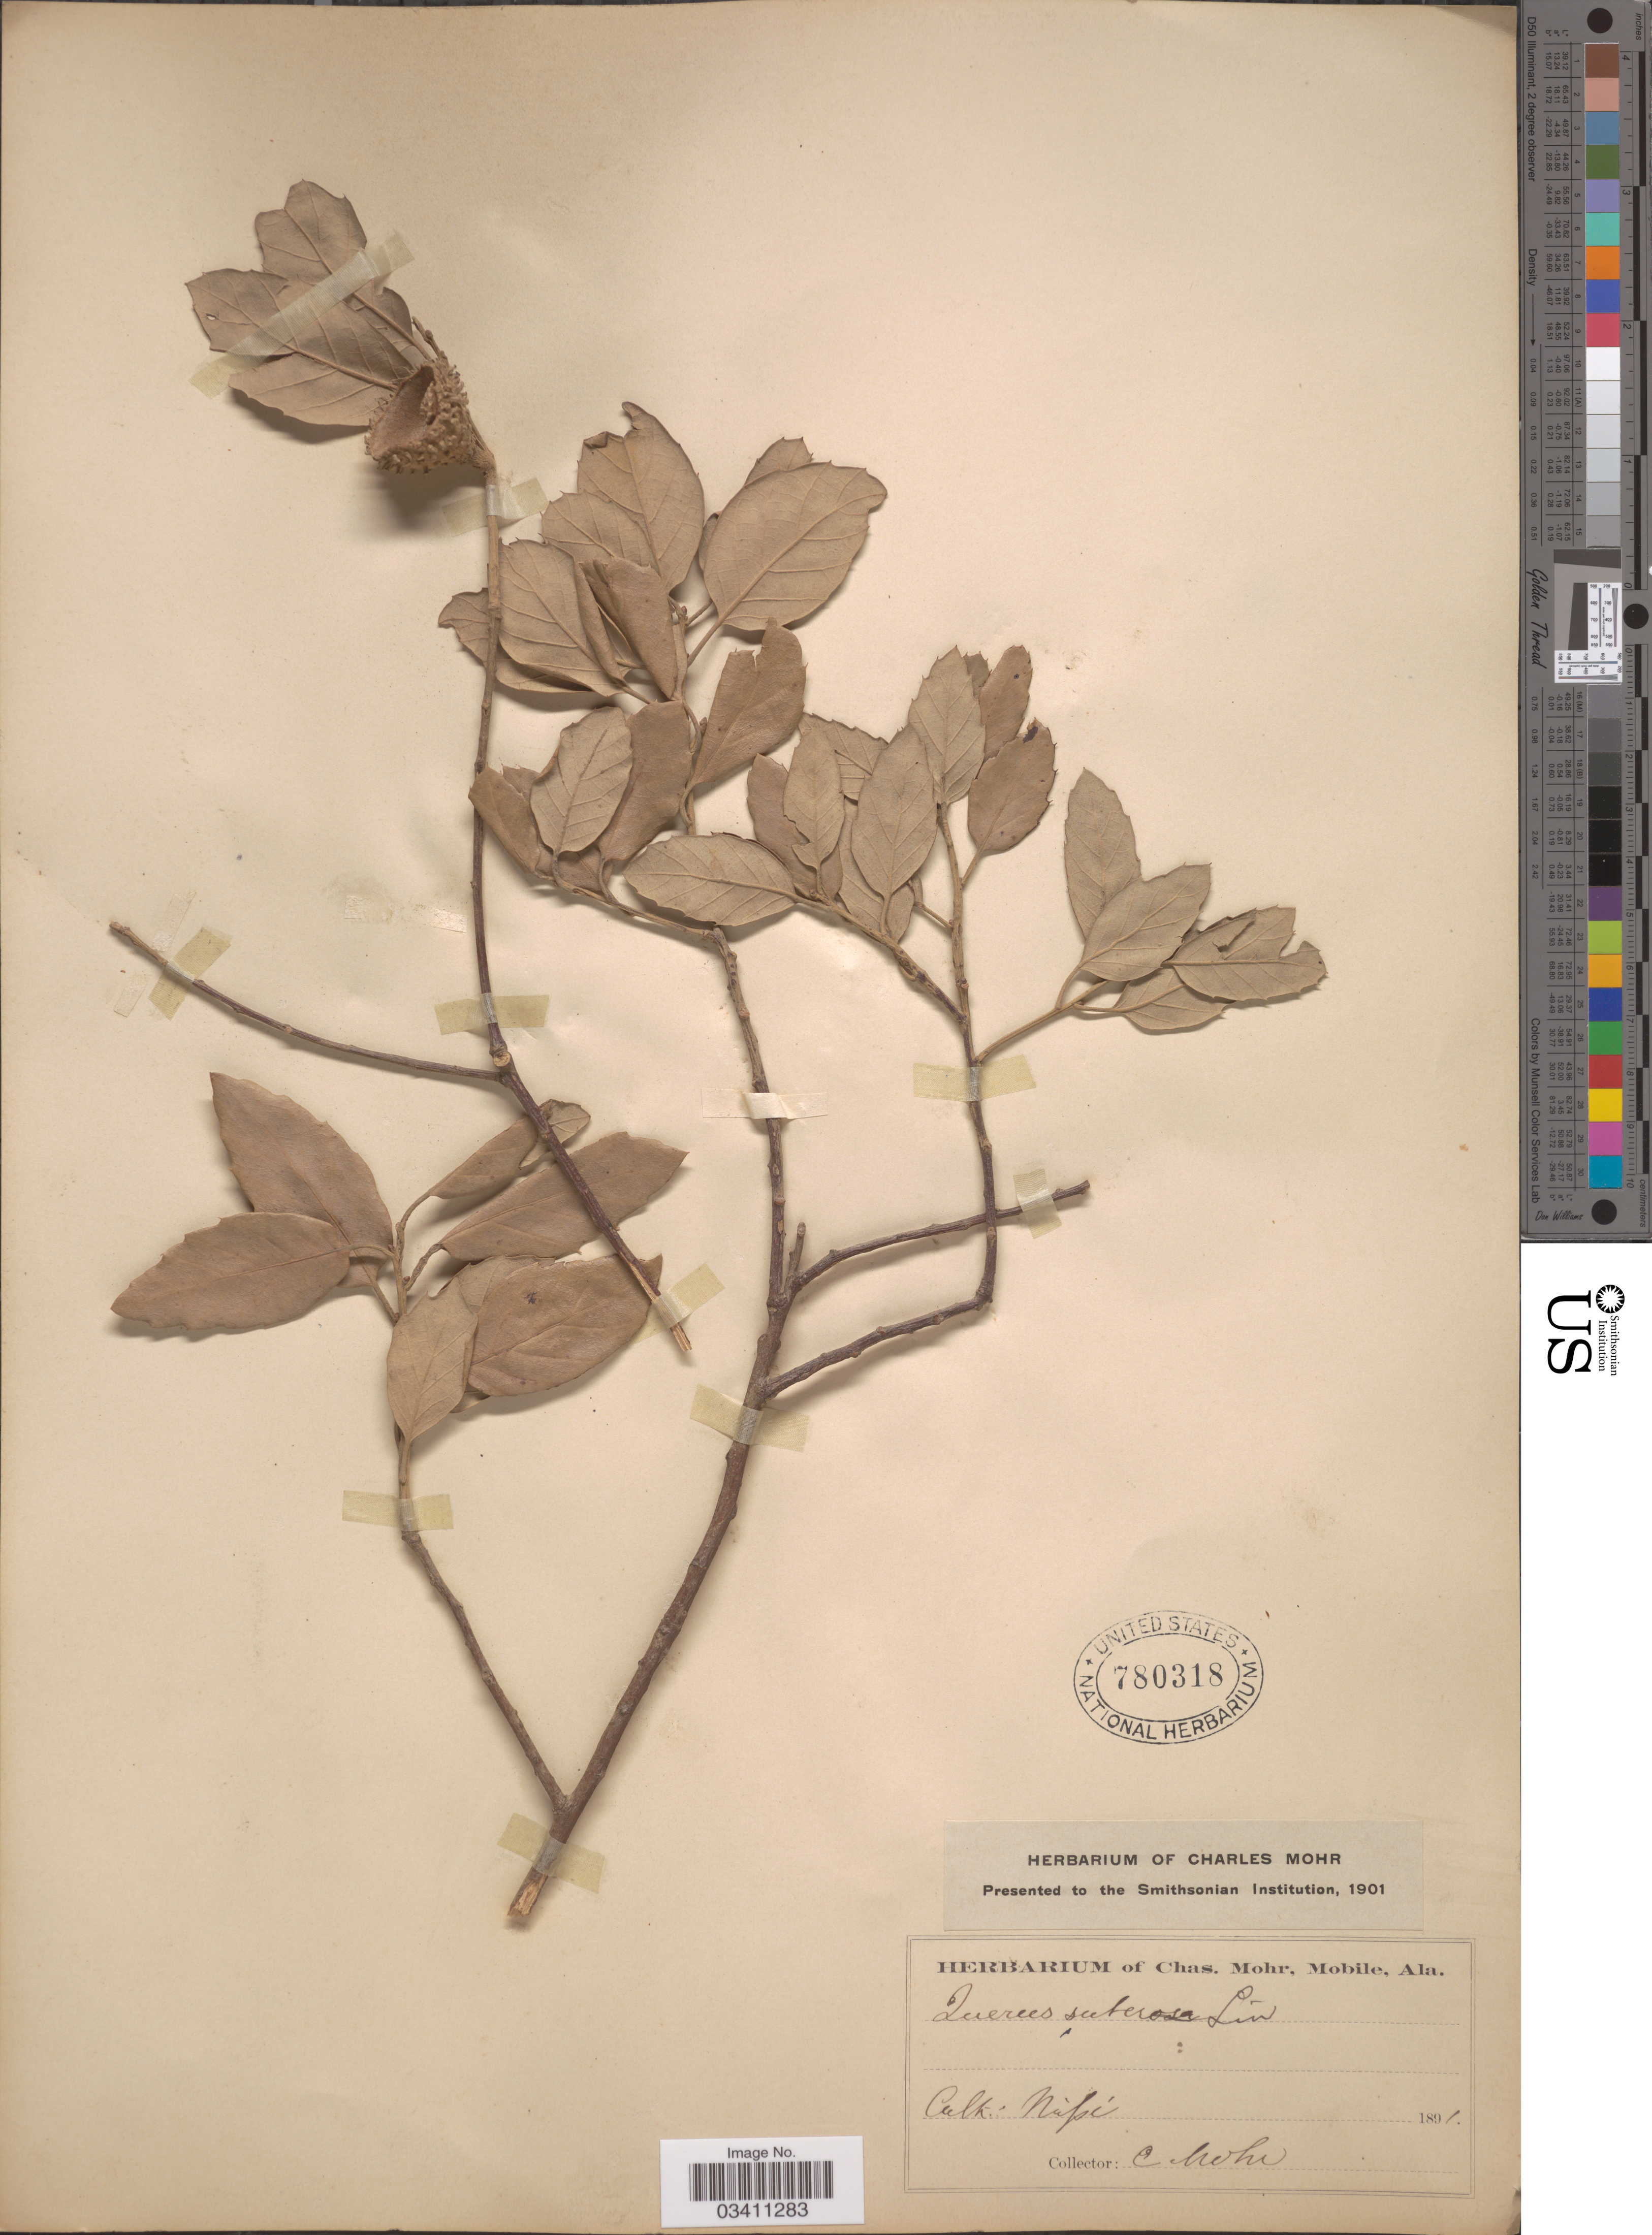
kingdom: Plantae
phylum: Tracheophyta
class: Magnoliopsida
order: Fagales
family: Fagaceae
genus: Quercus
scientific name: Quercus suber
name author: L.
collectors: Mohr, C. T. (herbarium)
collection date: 1891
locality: Nápé [interpreted].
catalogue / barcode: US 780318